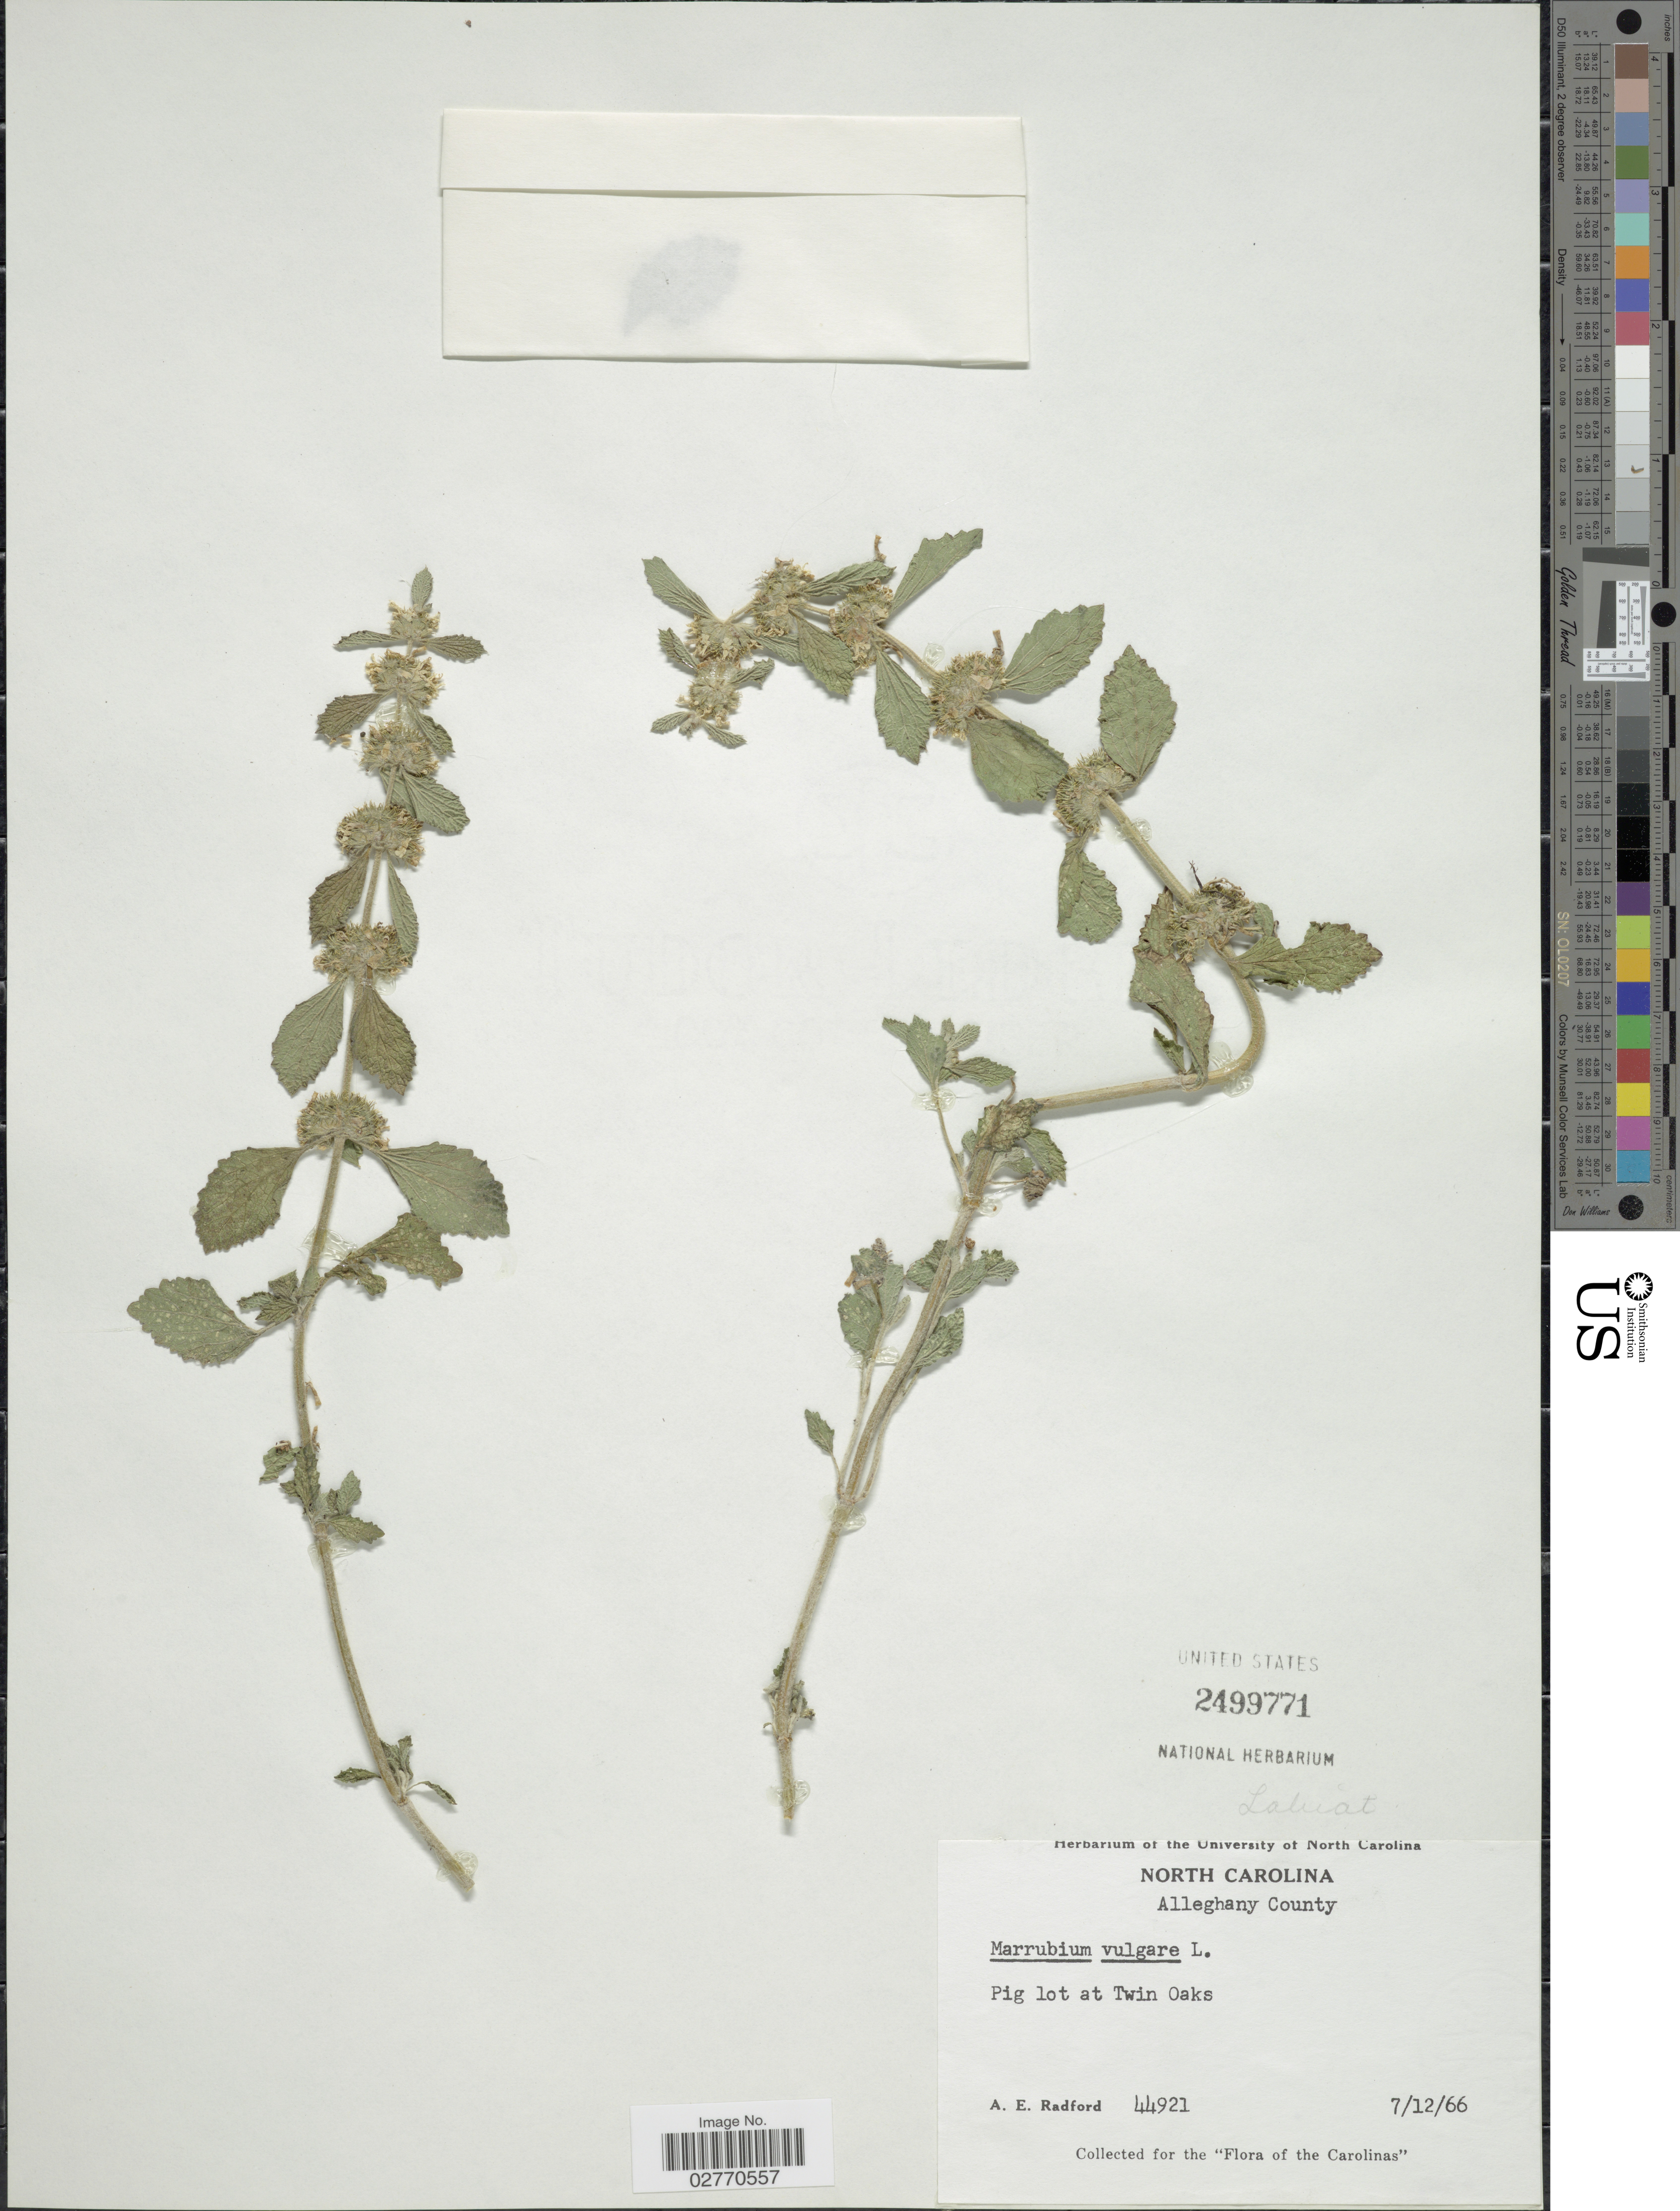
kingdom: Plantae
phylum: Tracheophyta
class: Magnoliopsida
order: Lamiales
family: Lamiaceae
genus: Marrubium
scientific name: Marrubium vulgare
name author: L.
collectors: A. E. Radford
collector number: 44921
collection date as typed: Transcribed d/m/y: 12/7/66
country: United States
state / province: North Carolina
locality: Alleghany County, Pig lot at Twin Oaks, Carolinas.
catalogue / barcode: US 2499771